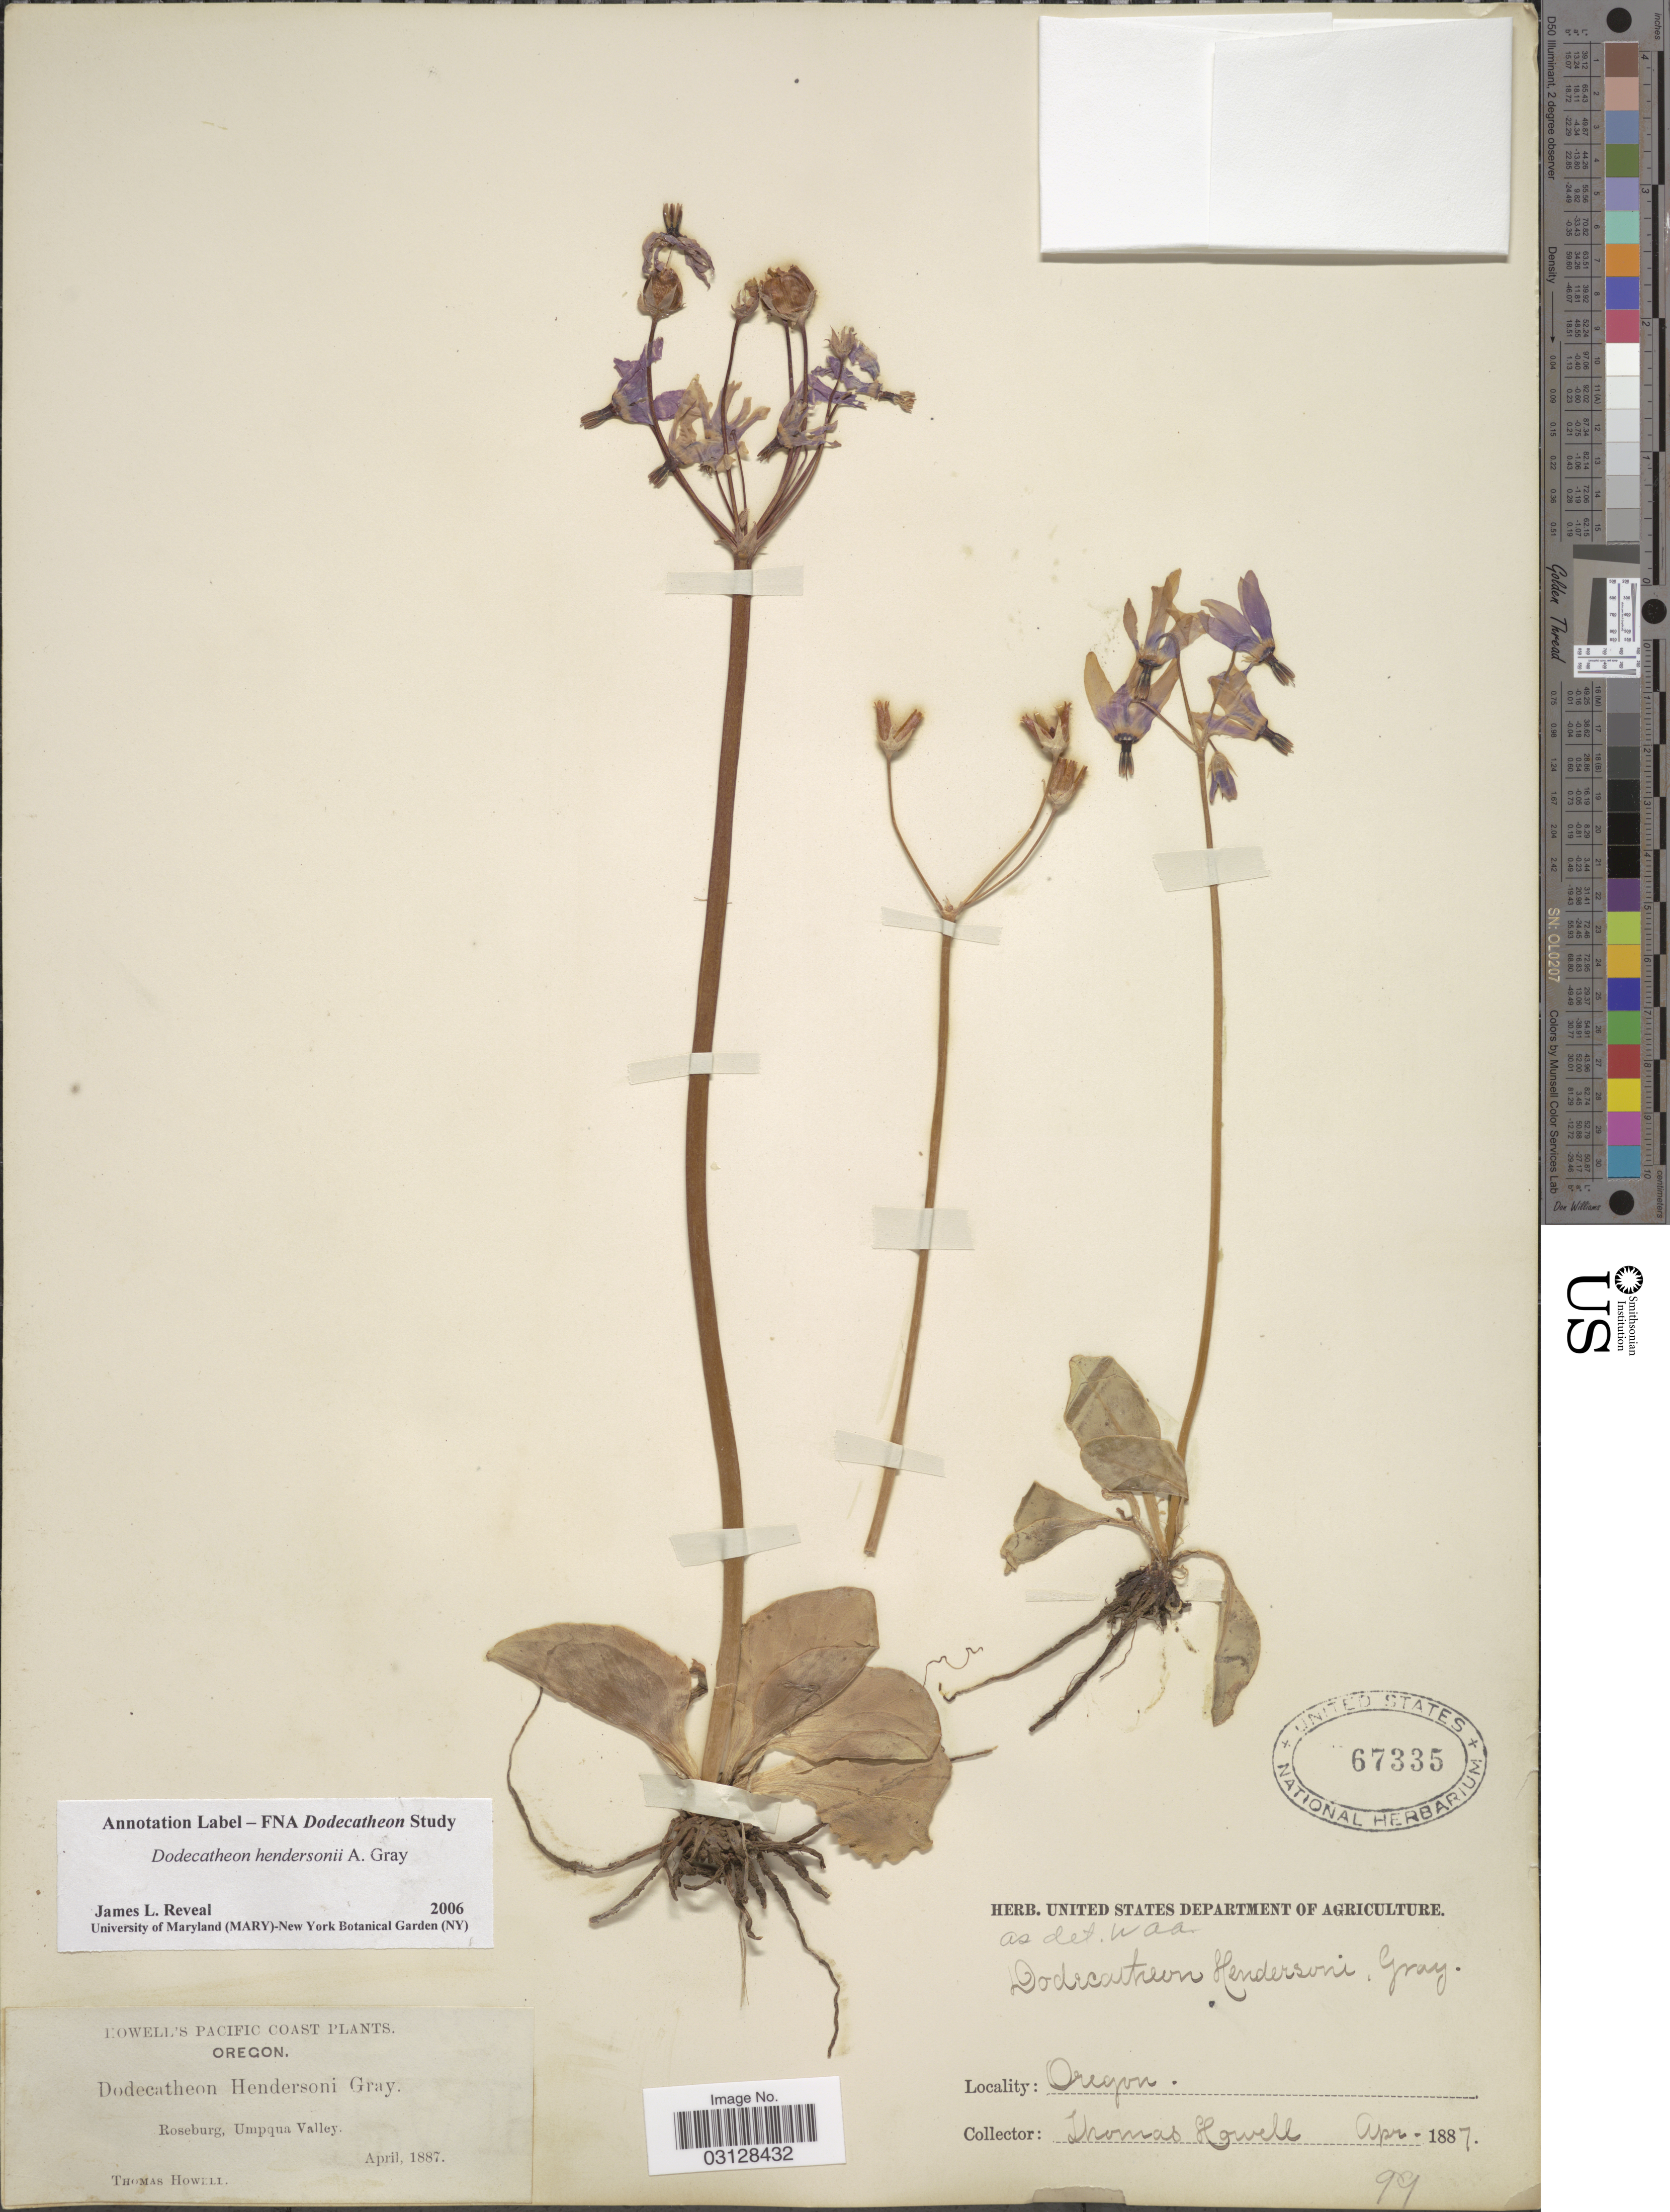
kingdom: Plantae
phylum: Tracheophyta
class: Magnoliopsida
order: Ericales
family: Primulaceae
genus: Dodecatheon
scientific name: Dodecatheon hendersonii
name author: A. Gray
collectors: T. Howell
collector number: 99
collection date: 1887-04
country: United States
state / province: Oregon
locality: Pacific Coast. Roseburg, Umpqua Valley.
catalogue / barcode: US 67335